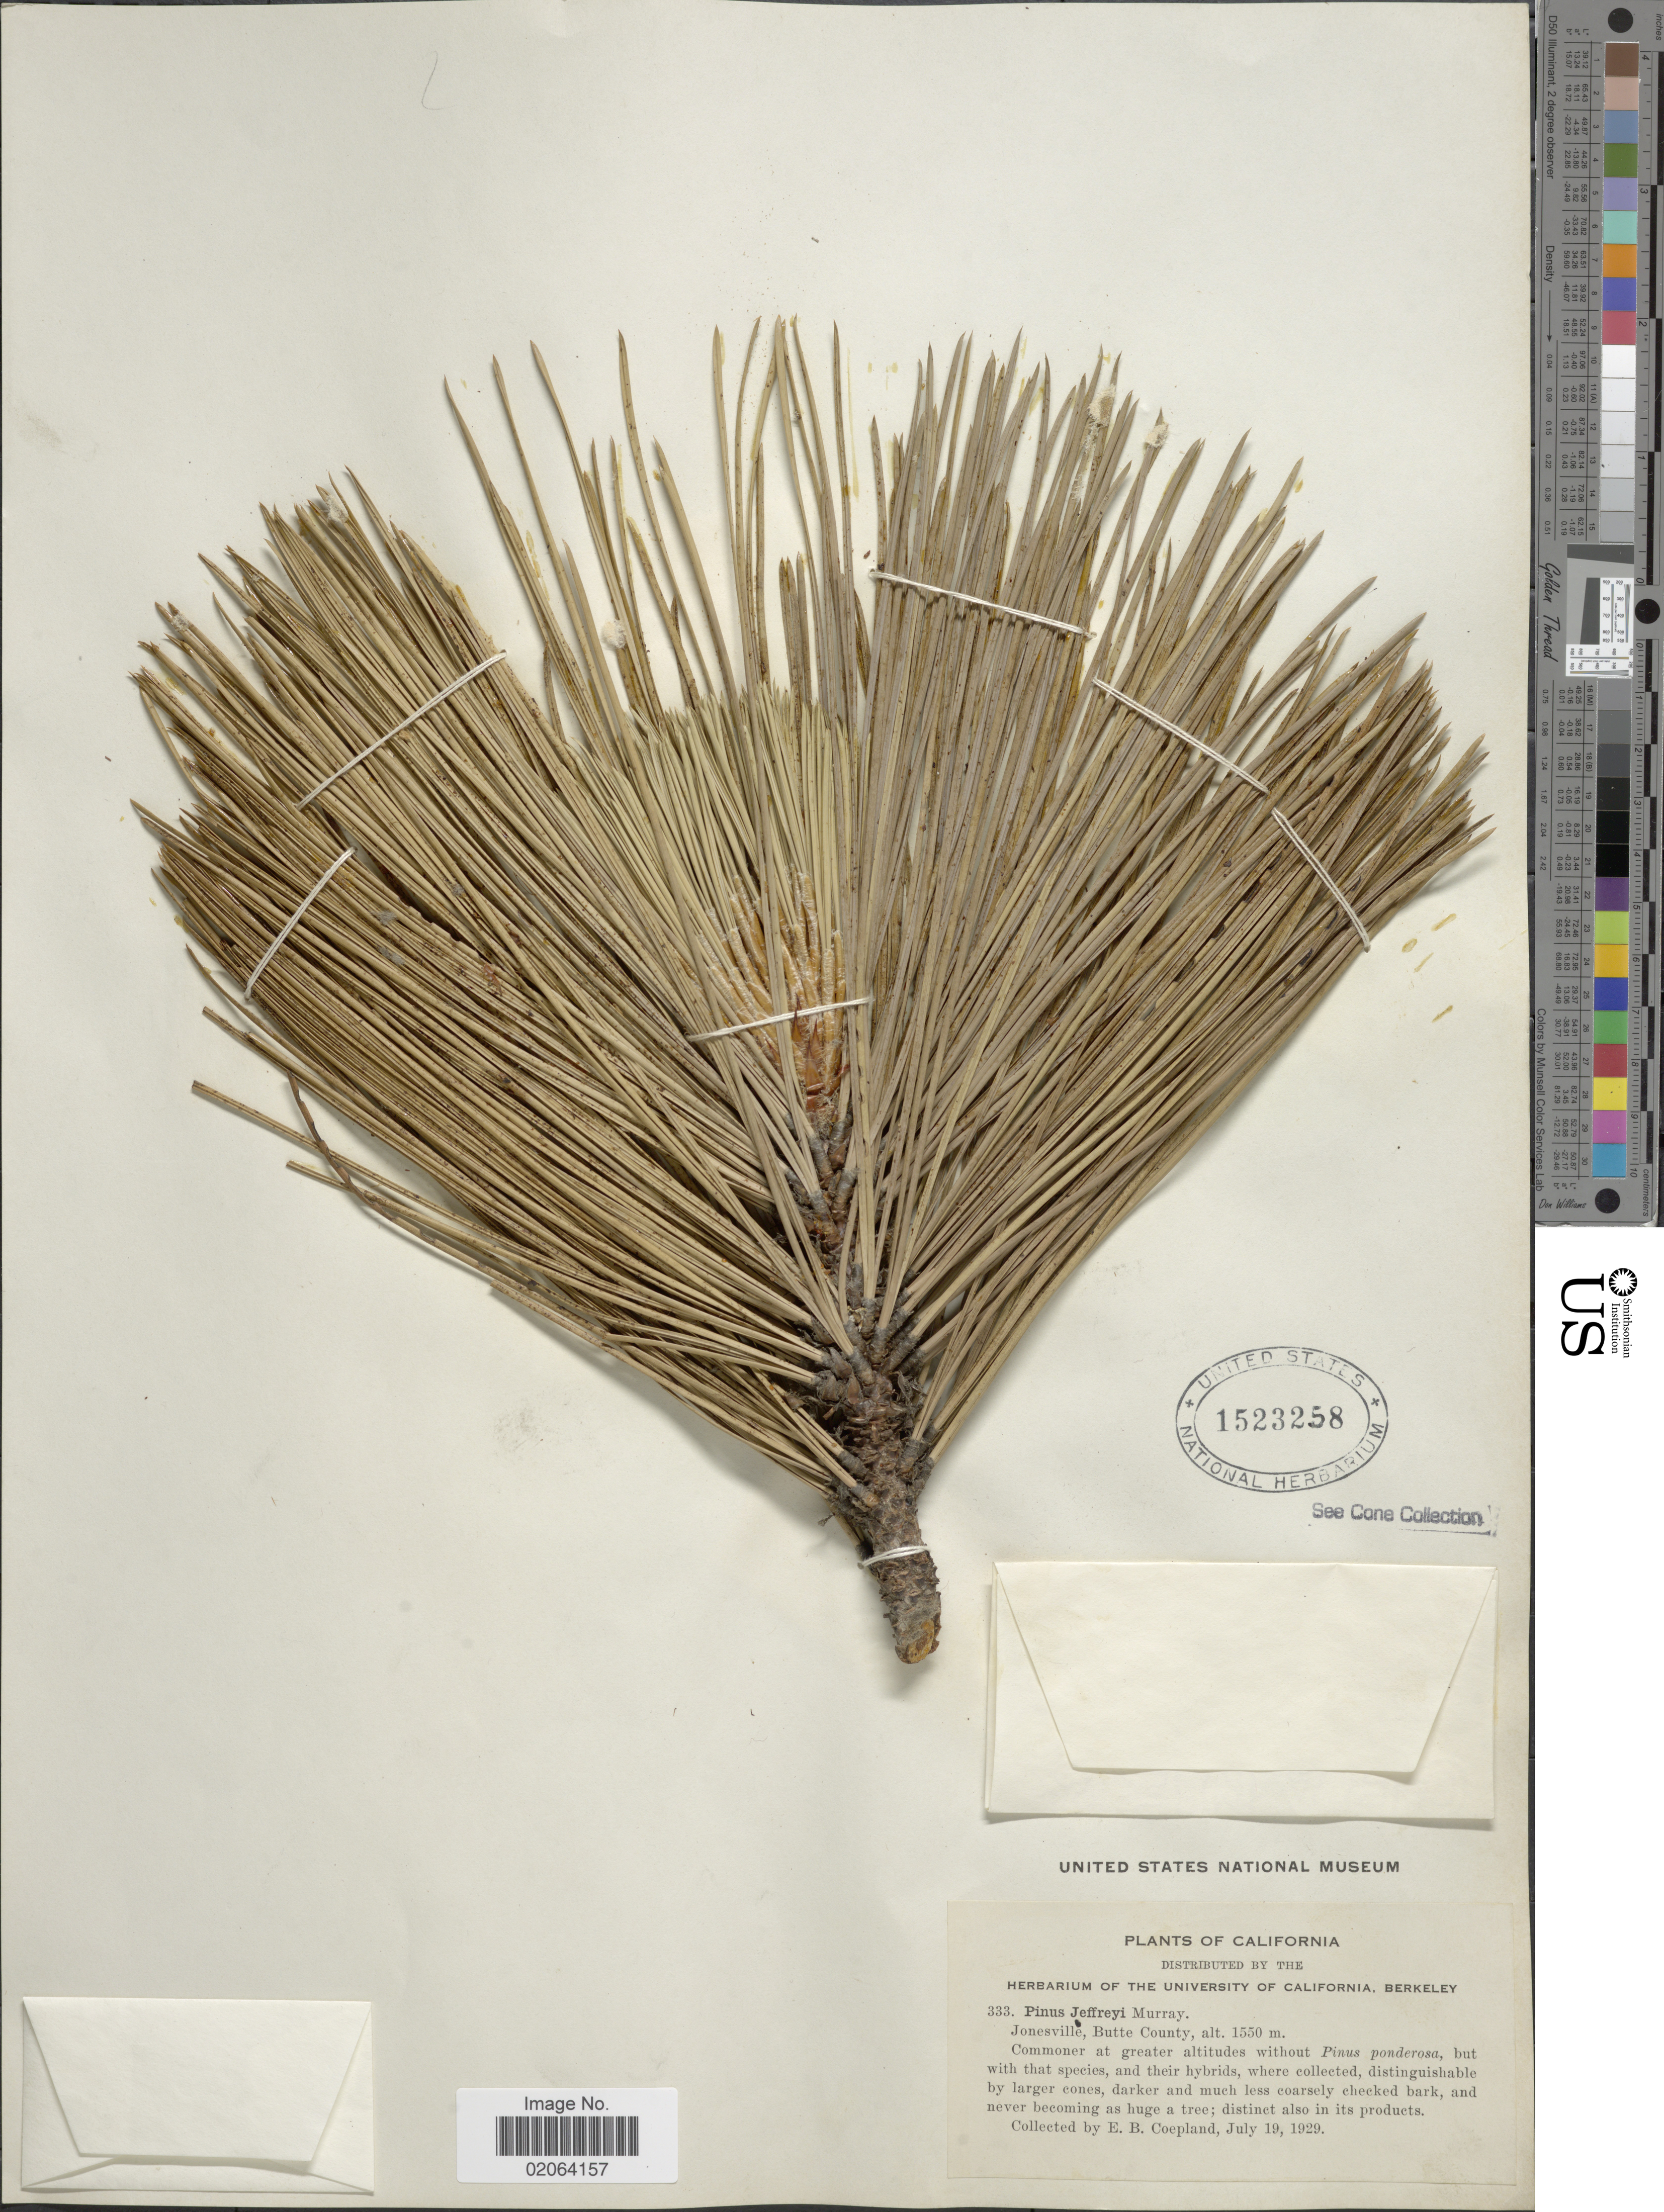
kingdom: Plantae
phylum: Tracheophyta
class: Pinopsida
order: Pinales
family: Pinaceae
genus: Pinus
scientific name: Pinus jeffreyi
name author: Balf.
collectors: E. B. Copeland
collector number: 333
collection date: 1929-07-19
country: United States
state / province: California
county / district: Butte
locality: Jonesville, Butte County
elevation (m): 1550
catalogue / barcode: US 1523258